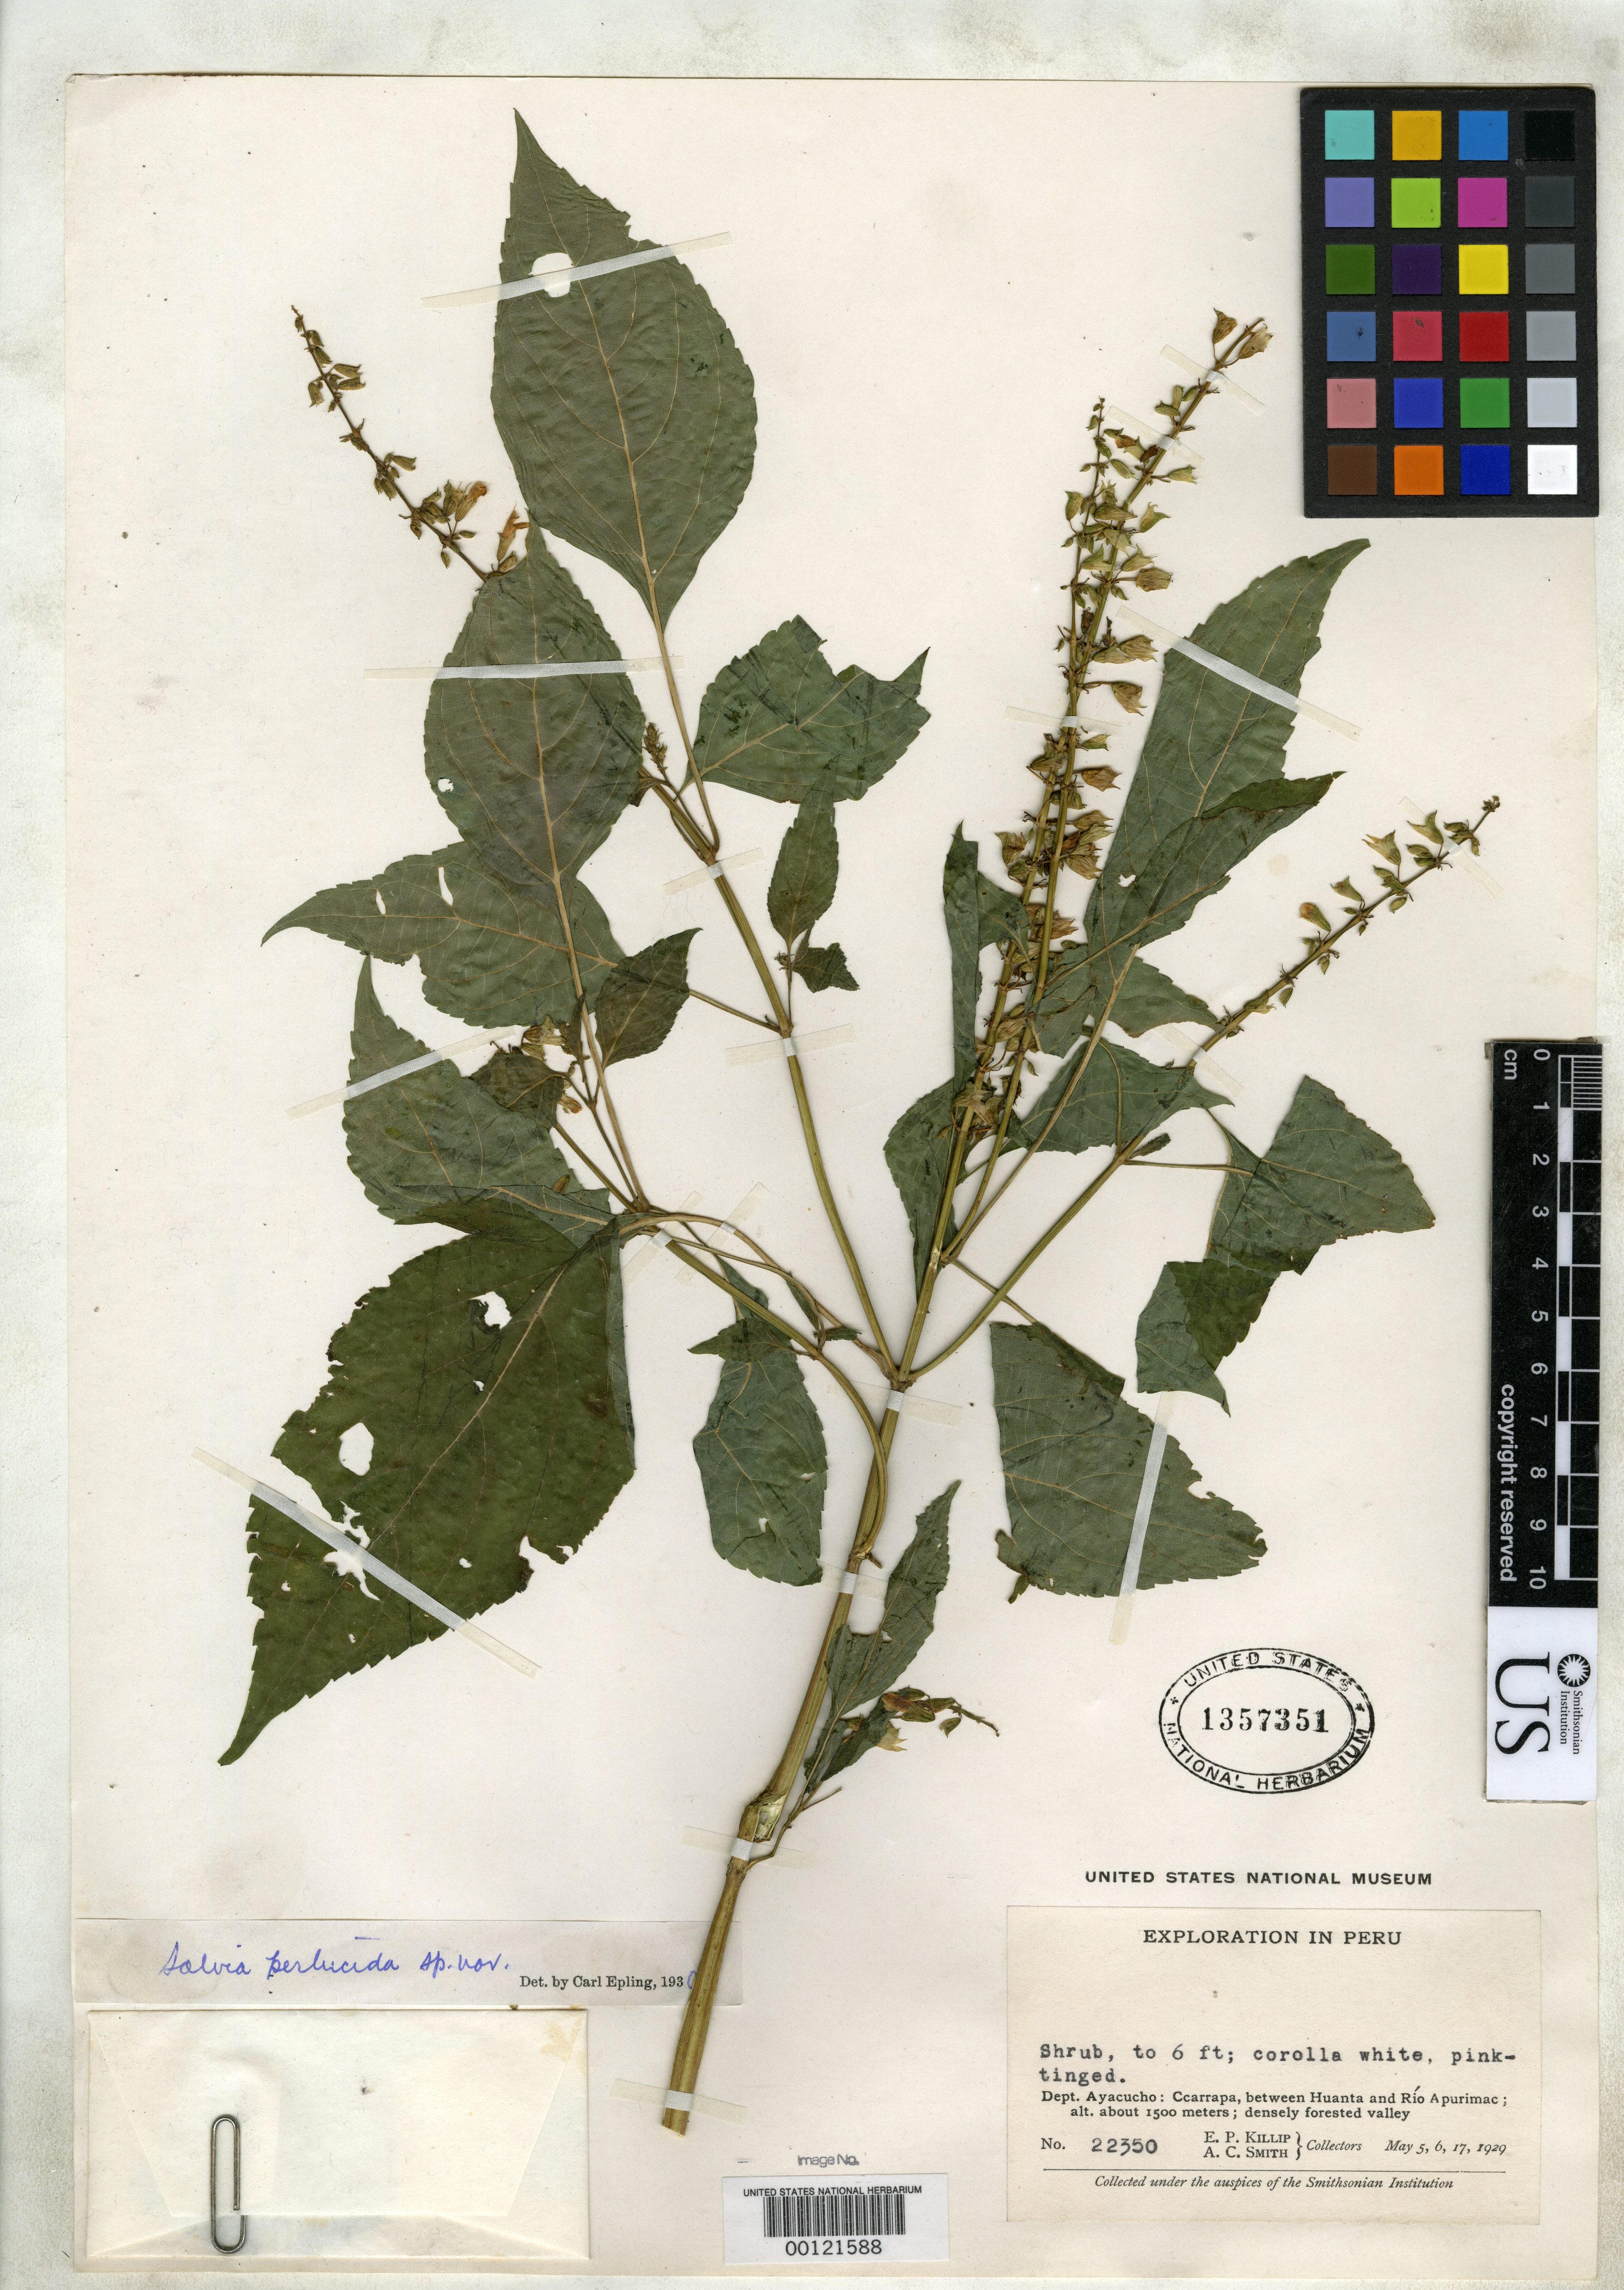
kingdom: Plantae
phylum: Tracheophyta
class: Magnoliopsida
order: Lamiales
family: Lamiaceae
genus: Salvia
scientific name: Salvia perlucida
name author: Epling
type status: Holotype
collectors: E. P. Killip & A. C. Smith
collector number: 22350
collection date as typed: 05 May 1929 to 17 May 1929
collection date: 1929-05-05/1929-05-17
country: Peru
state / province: Ayacucho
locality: Ccarrapa, between Huanta and Río Apurímac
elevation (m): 1500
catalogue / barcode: US 1357351